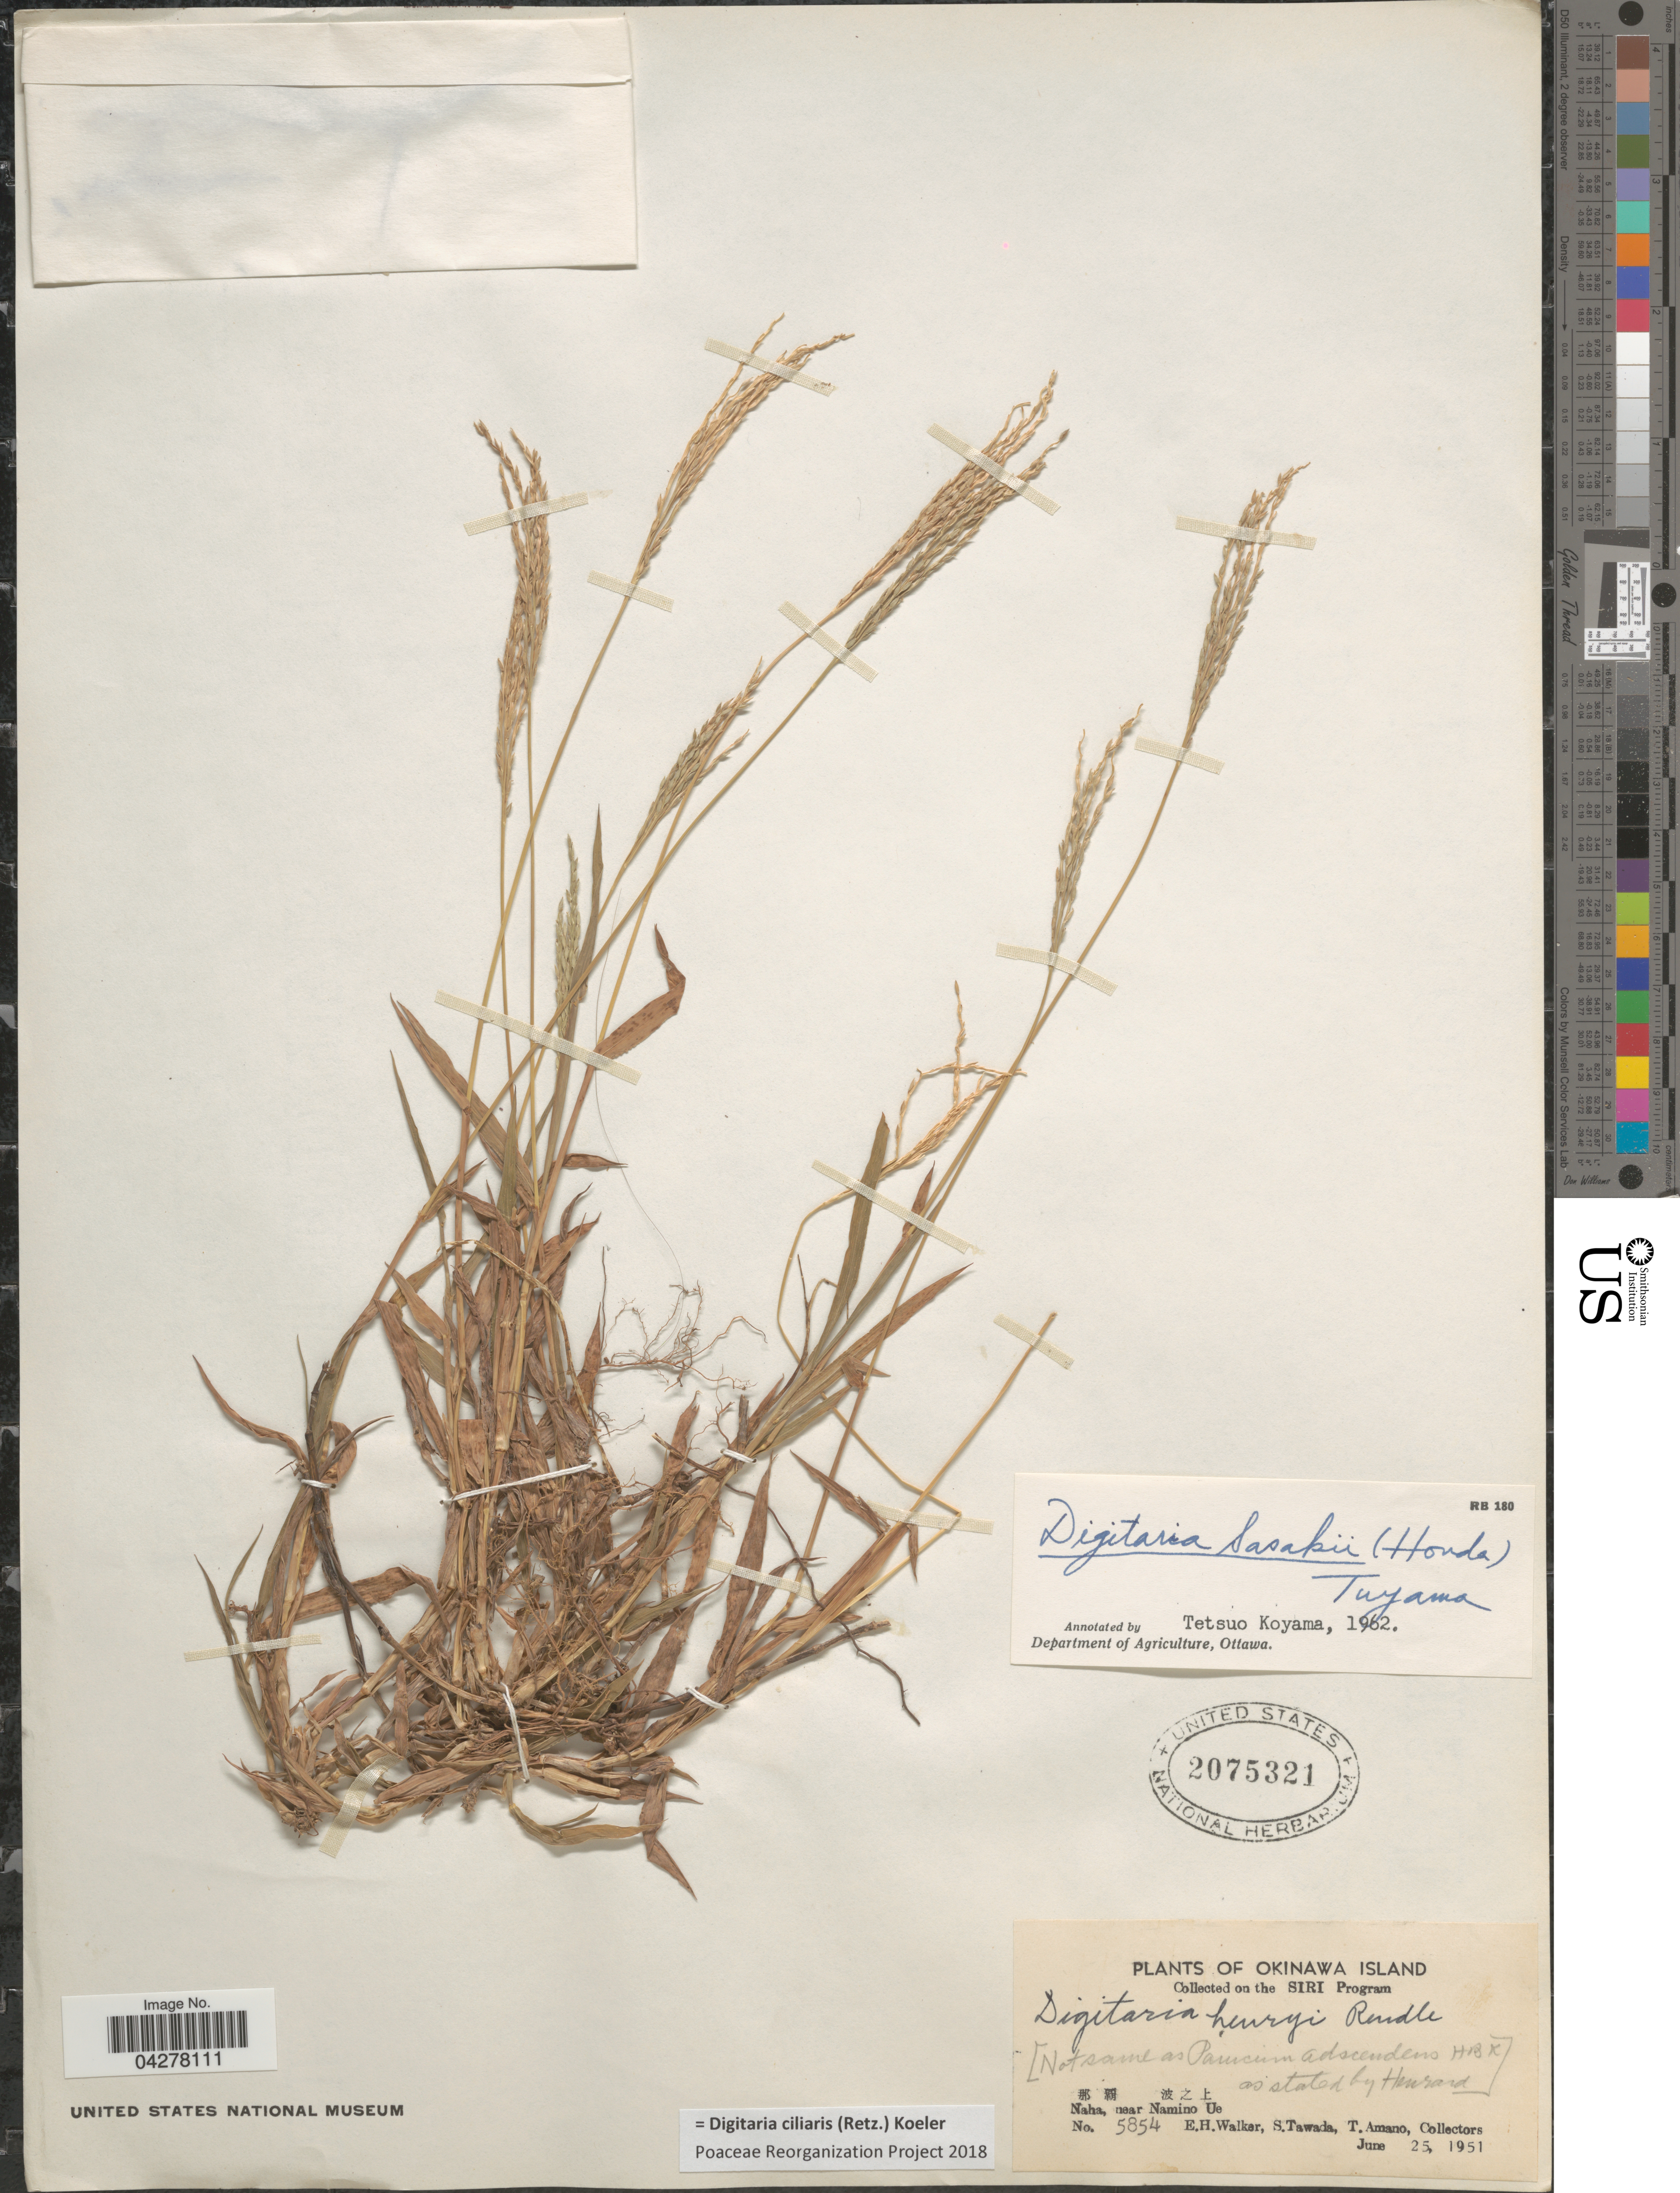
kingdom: Plantae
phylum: Tracheophyta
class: Liliopsida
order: Poales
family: Poaceae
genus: Digitaria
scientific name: Digitaria ciliaris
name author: (Retz.) Koeler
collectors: E. H. Walker, S. Tawada & T. Amano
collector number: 5854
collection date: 1951-06-25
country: Japan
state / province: Okinawa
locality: Okinawa Island. Naha, near Namino Ue.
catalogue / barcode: US 2075321